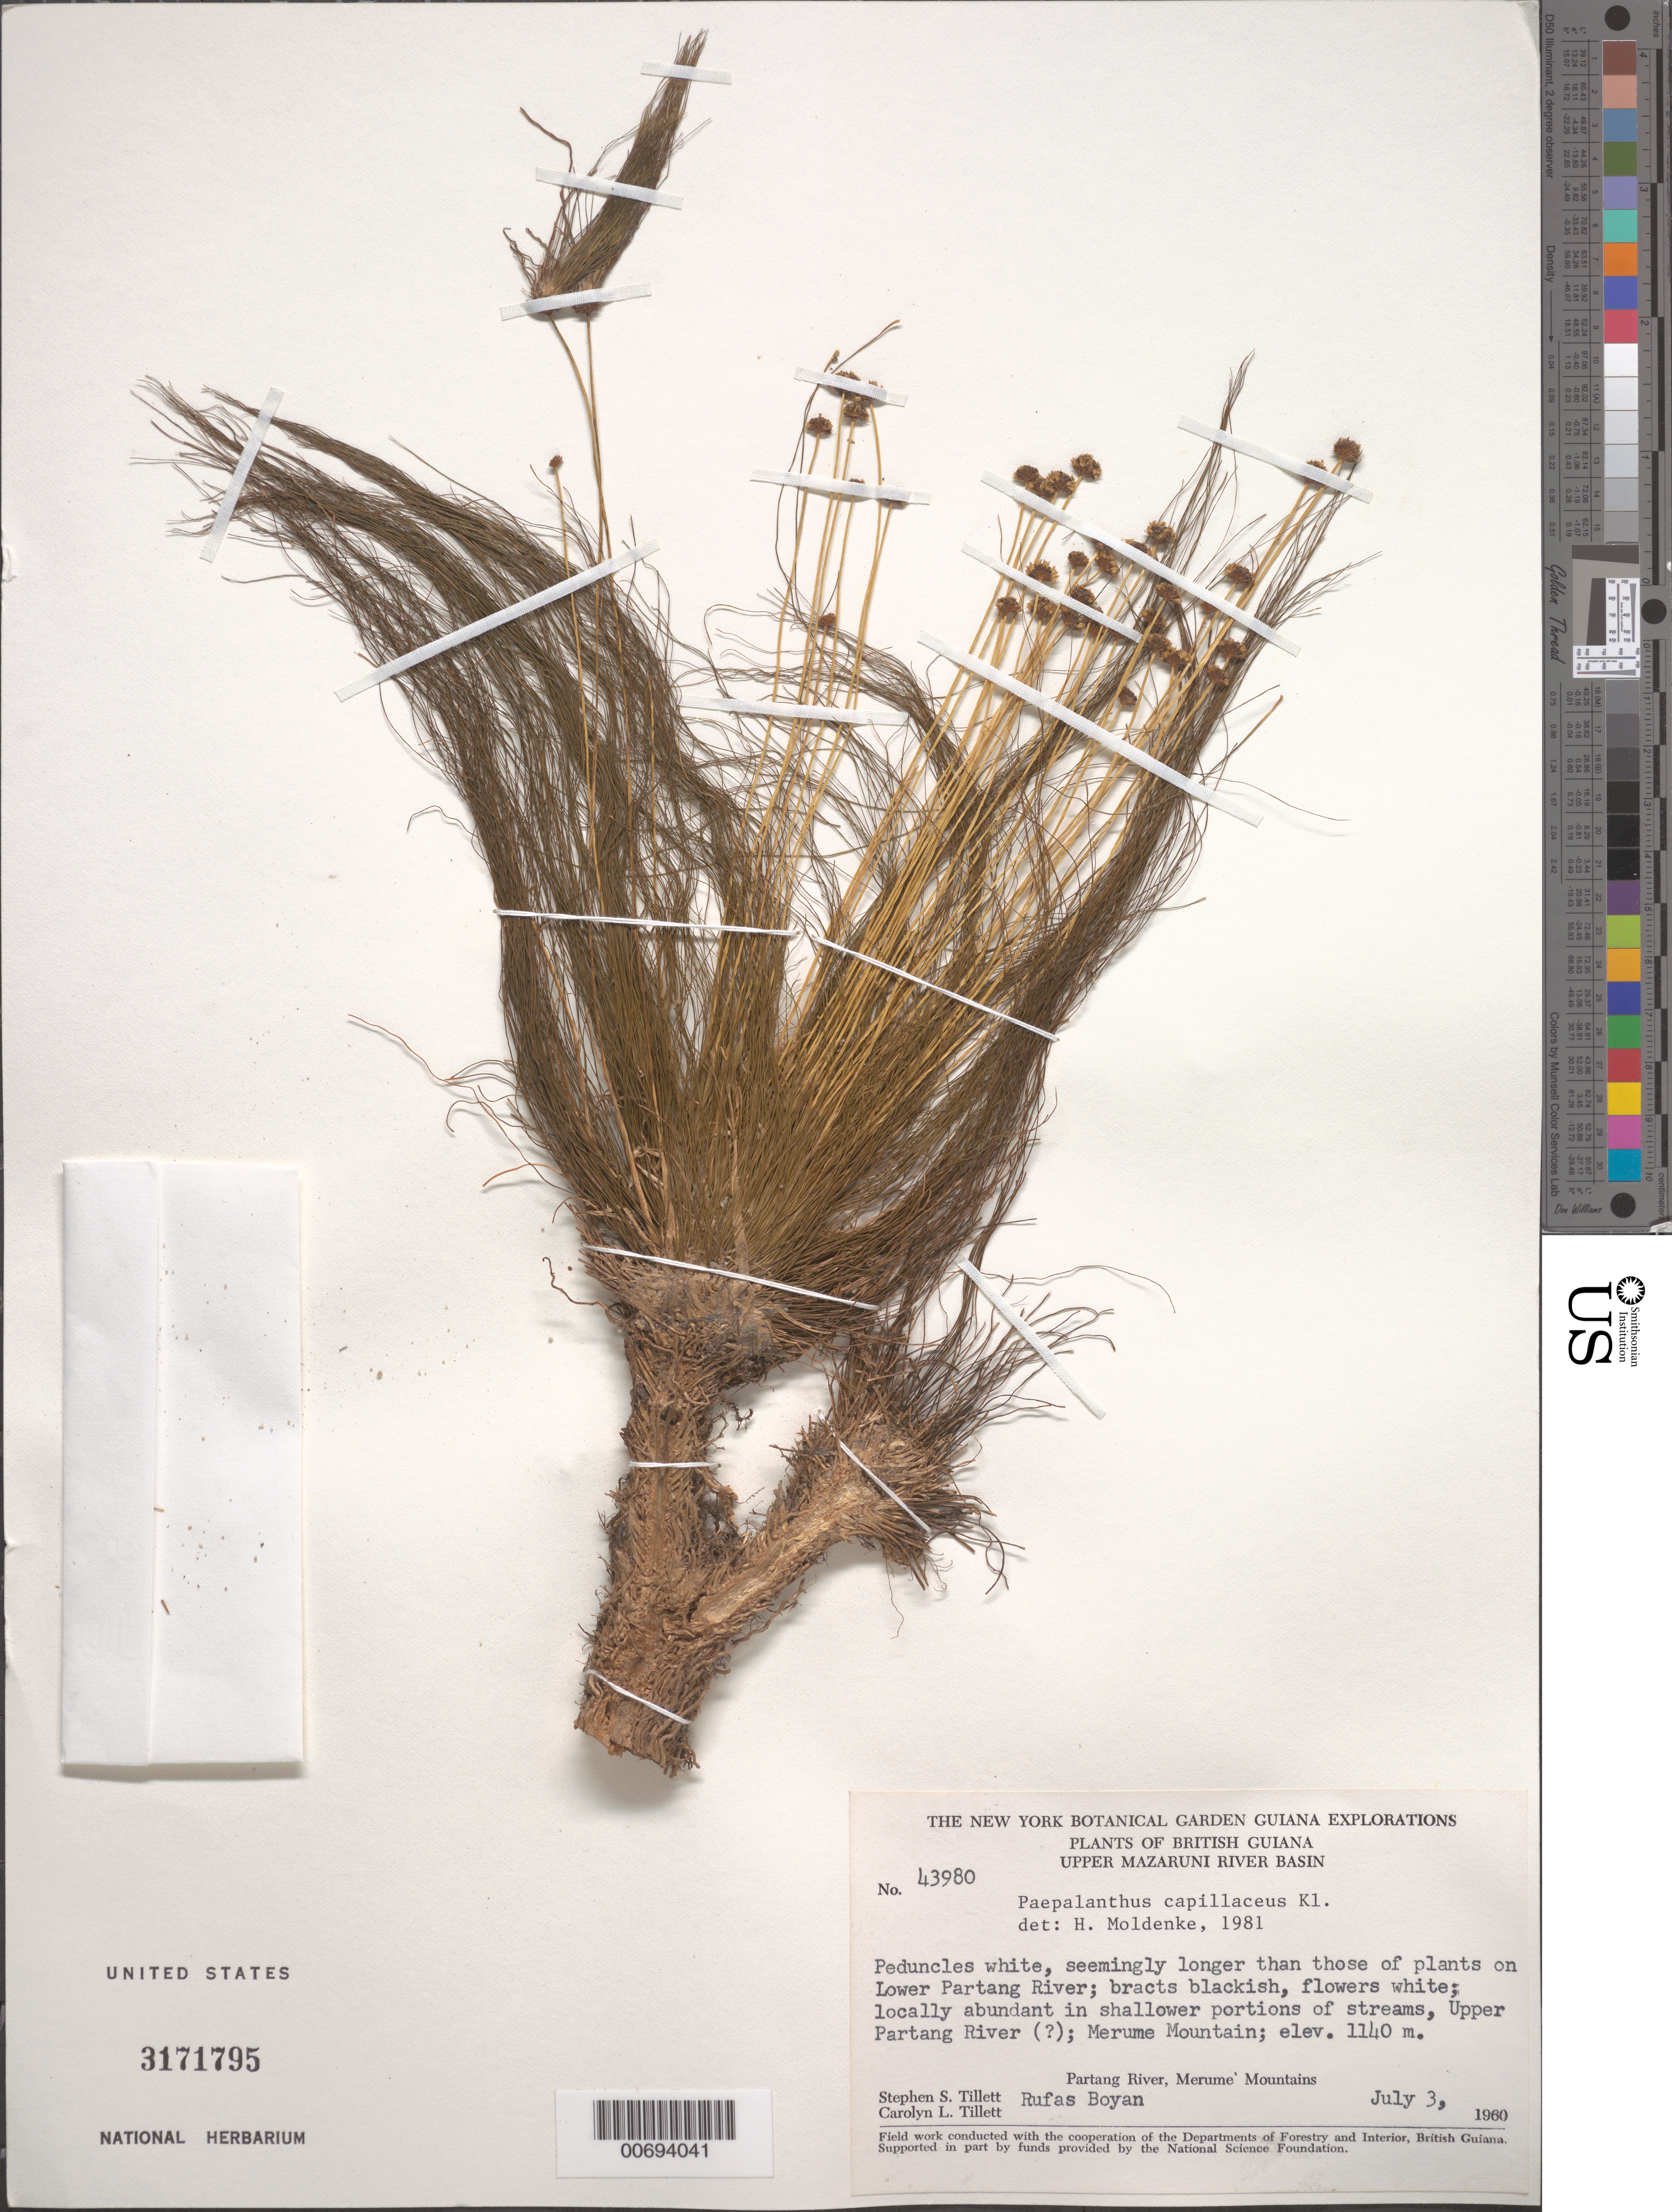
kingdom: Plantae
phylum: Tracheophyta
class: Liliopsida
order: Poales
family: Eriocaulaceae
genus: Paepalanthus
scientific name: Paepalanthus capillaceus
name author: Klotzsch ex Körn.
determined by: Moldenke, H. N.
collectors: S. S. Tillett, C. L. Tillett & R. Boyan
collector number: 43980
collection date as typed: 3-Jul-60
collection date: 1960-07-03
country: Guyana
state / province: Cuyuni-Mazaruni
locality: Merume Mts., Partang R., upper Mazaruni River Basin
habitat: Shallower portions of streams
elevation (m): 1143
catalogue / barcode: US 3171795